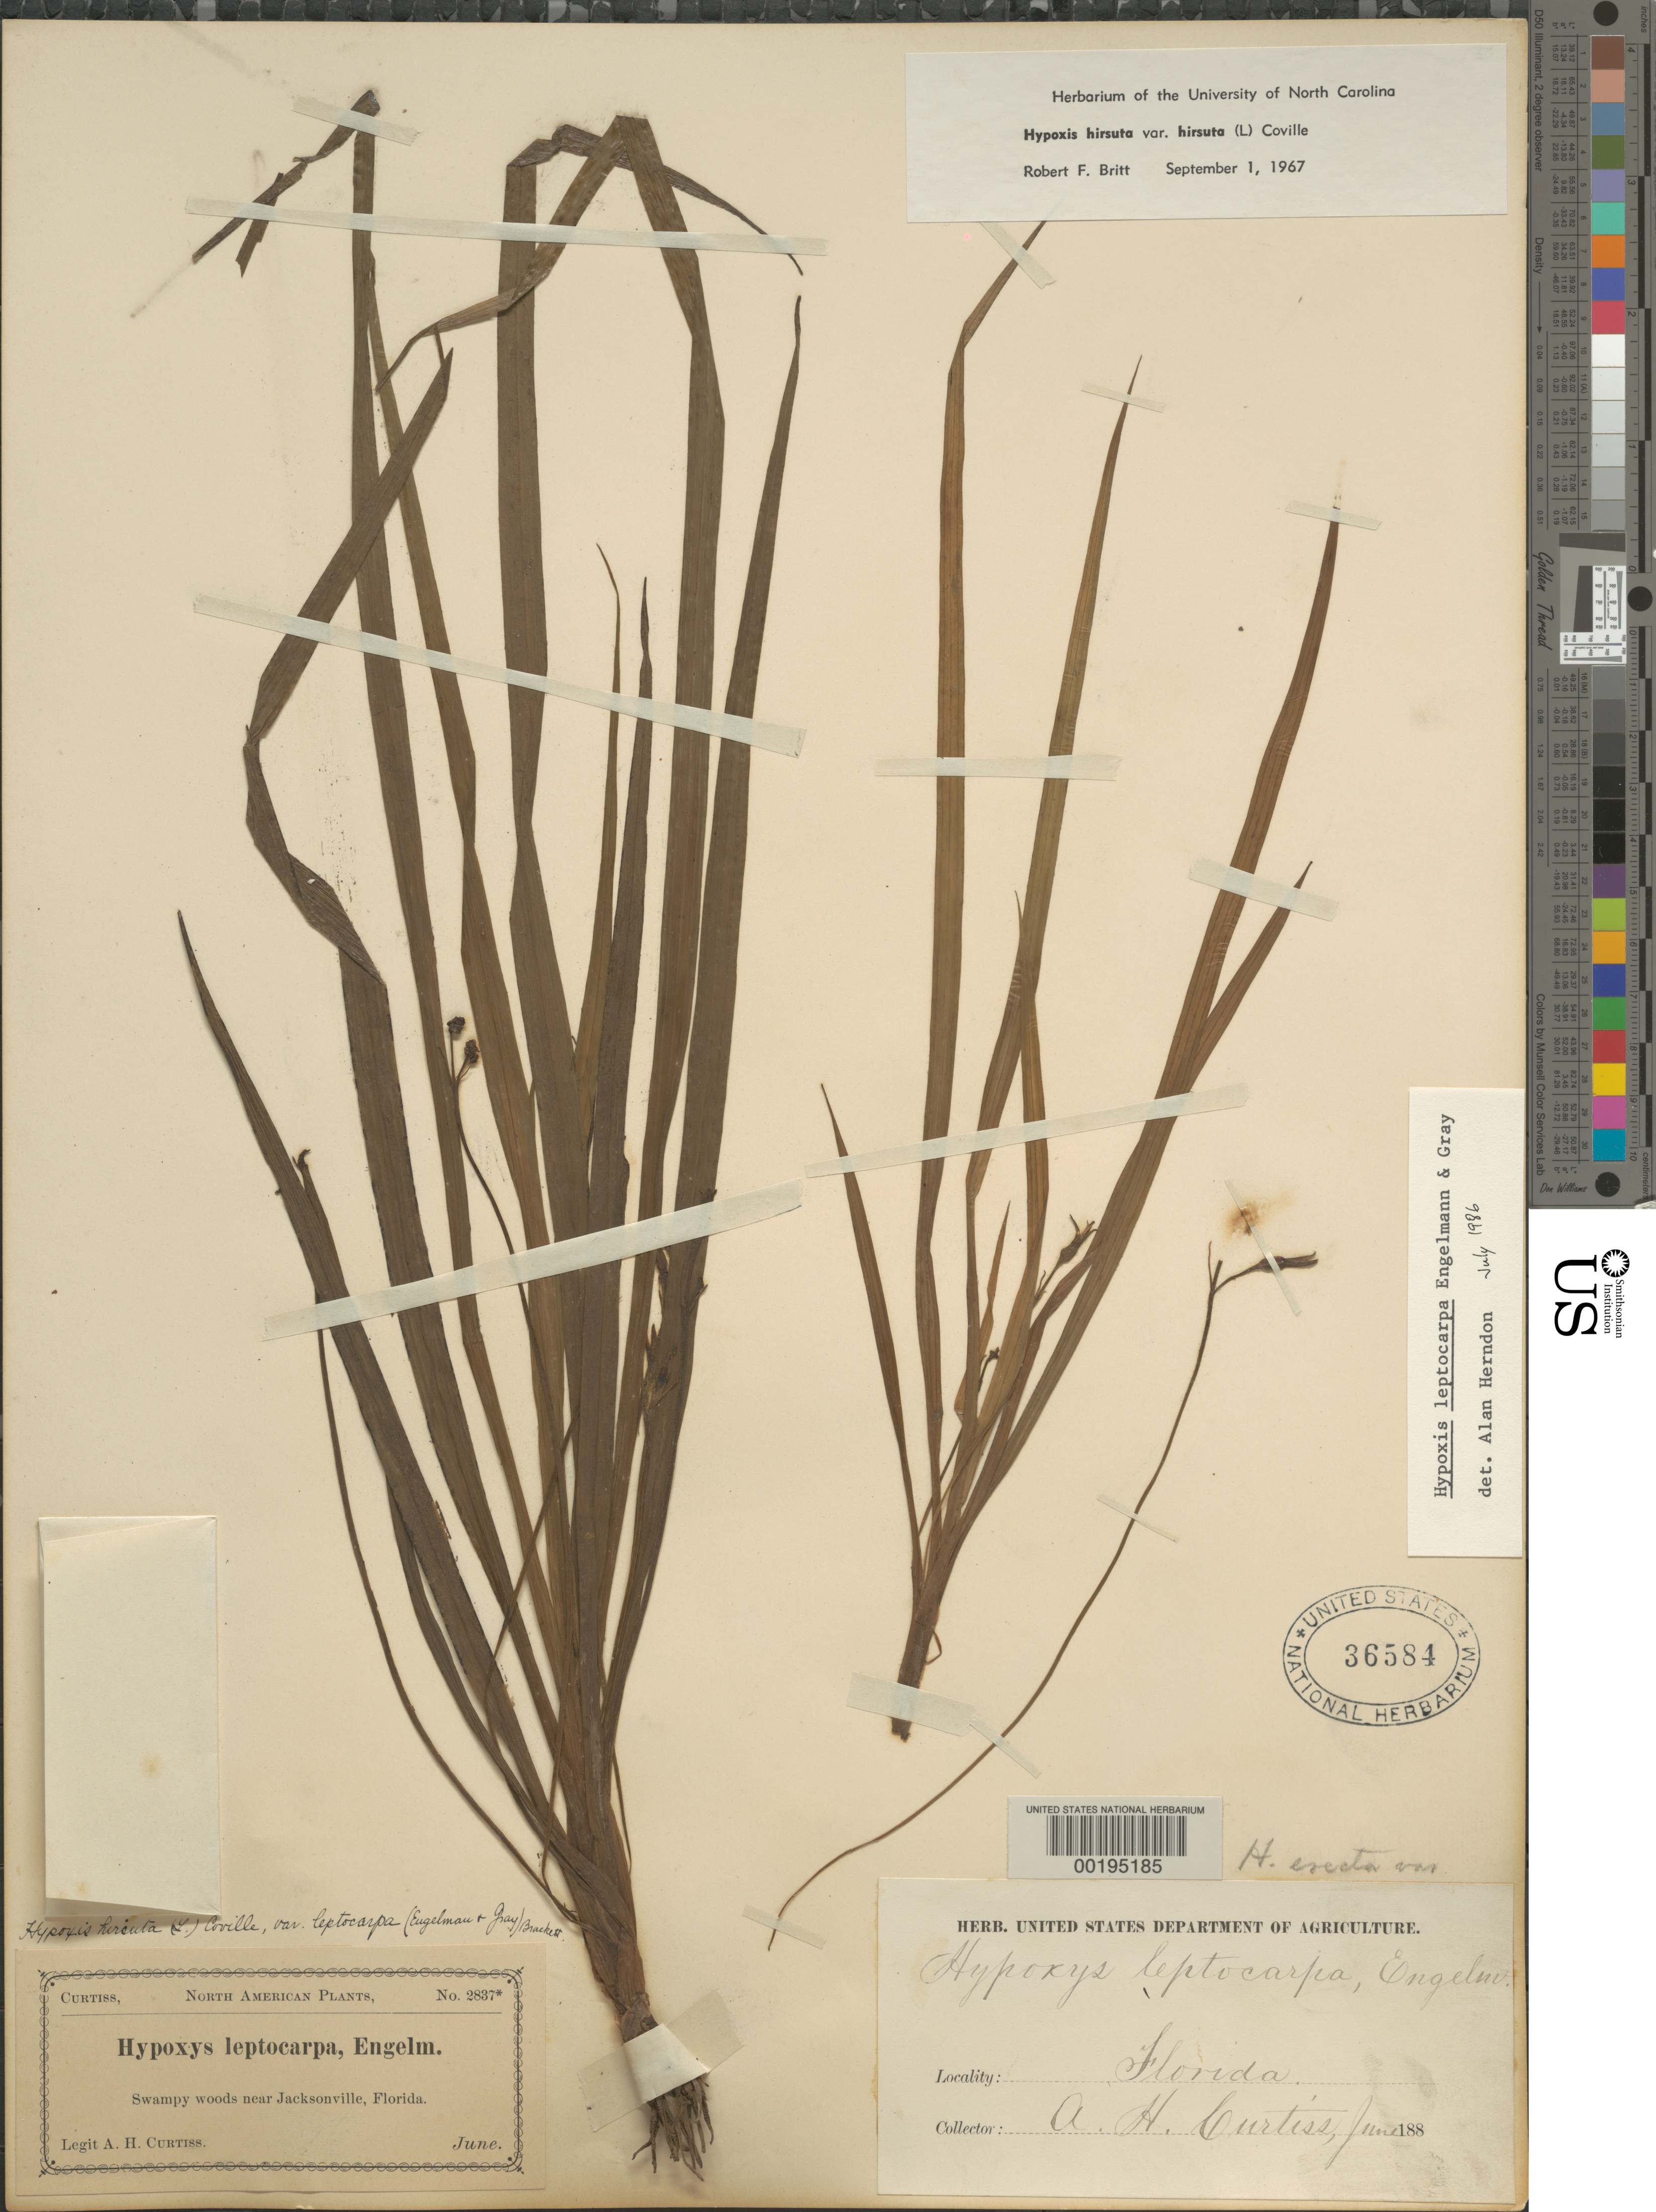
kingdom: Plantae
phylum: Tracheophyta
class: Liliopsida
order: Asparagales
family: Hypoxidaceae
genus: Hypoxis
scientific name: Hypoxis leptocarpa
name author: (Engelm. & A. Gray) Small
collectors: A. H. Curtiss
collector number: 2837*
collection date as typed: Jun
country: United States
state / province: Florida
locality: Near jacksonville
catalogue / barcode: US 36584